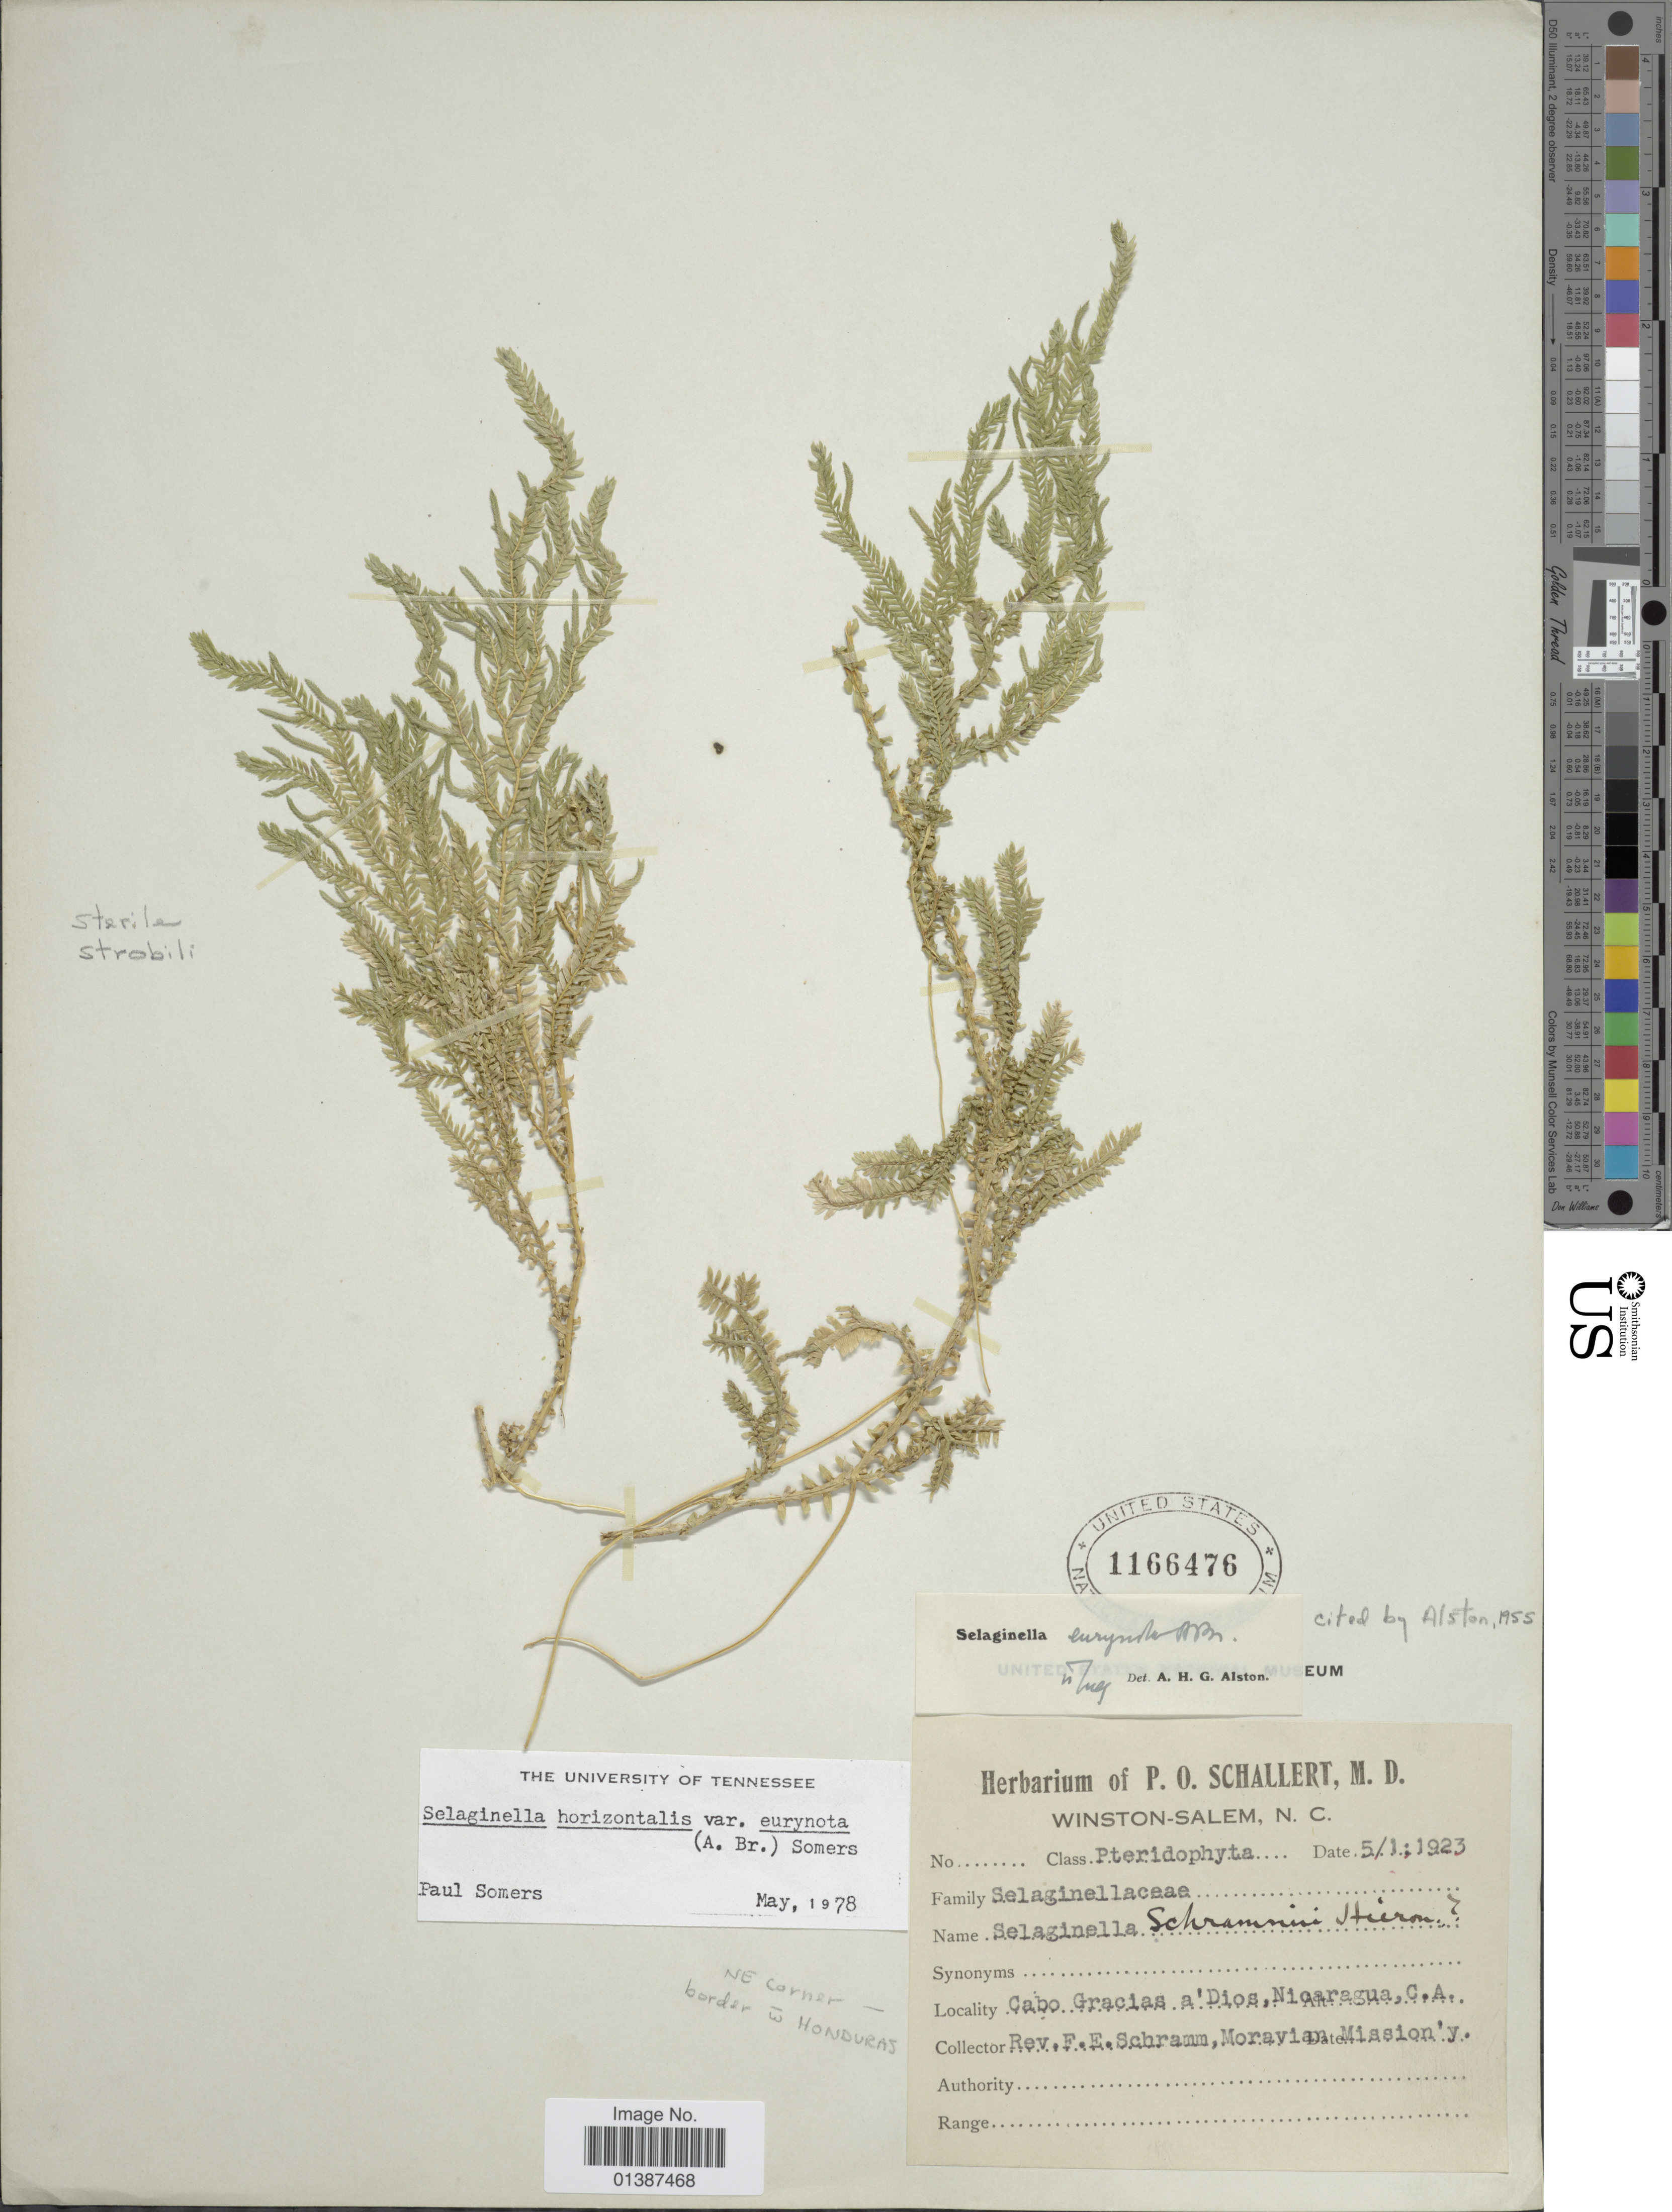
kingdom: Plantae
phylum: Tracheophyta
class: Lycopodiopsida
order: Selaginellales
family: Selaginellaceae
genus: Selaginella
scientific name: Selaginella eurynota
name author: A. Braun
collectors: F. E. Schramm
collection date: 1923-01-05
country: Nicaragua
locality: Cabo Gracoas a Dios, C.A, Moravian Mission Y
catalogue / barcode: US 1166476